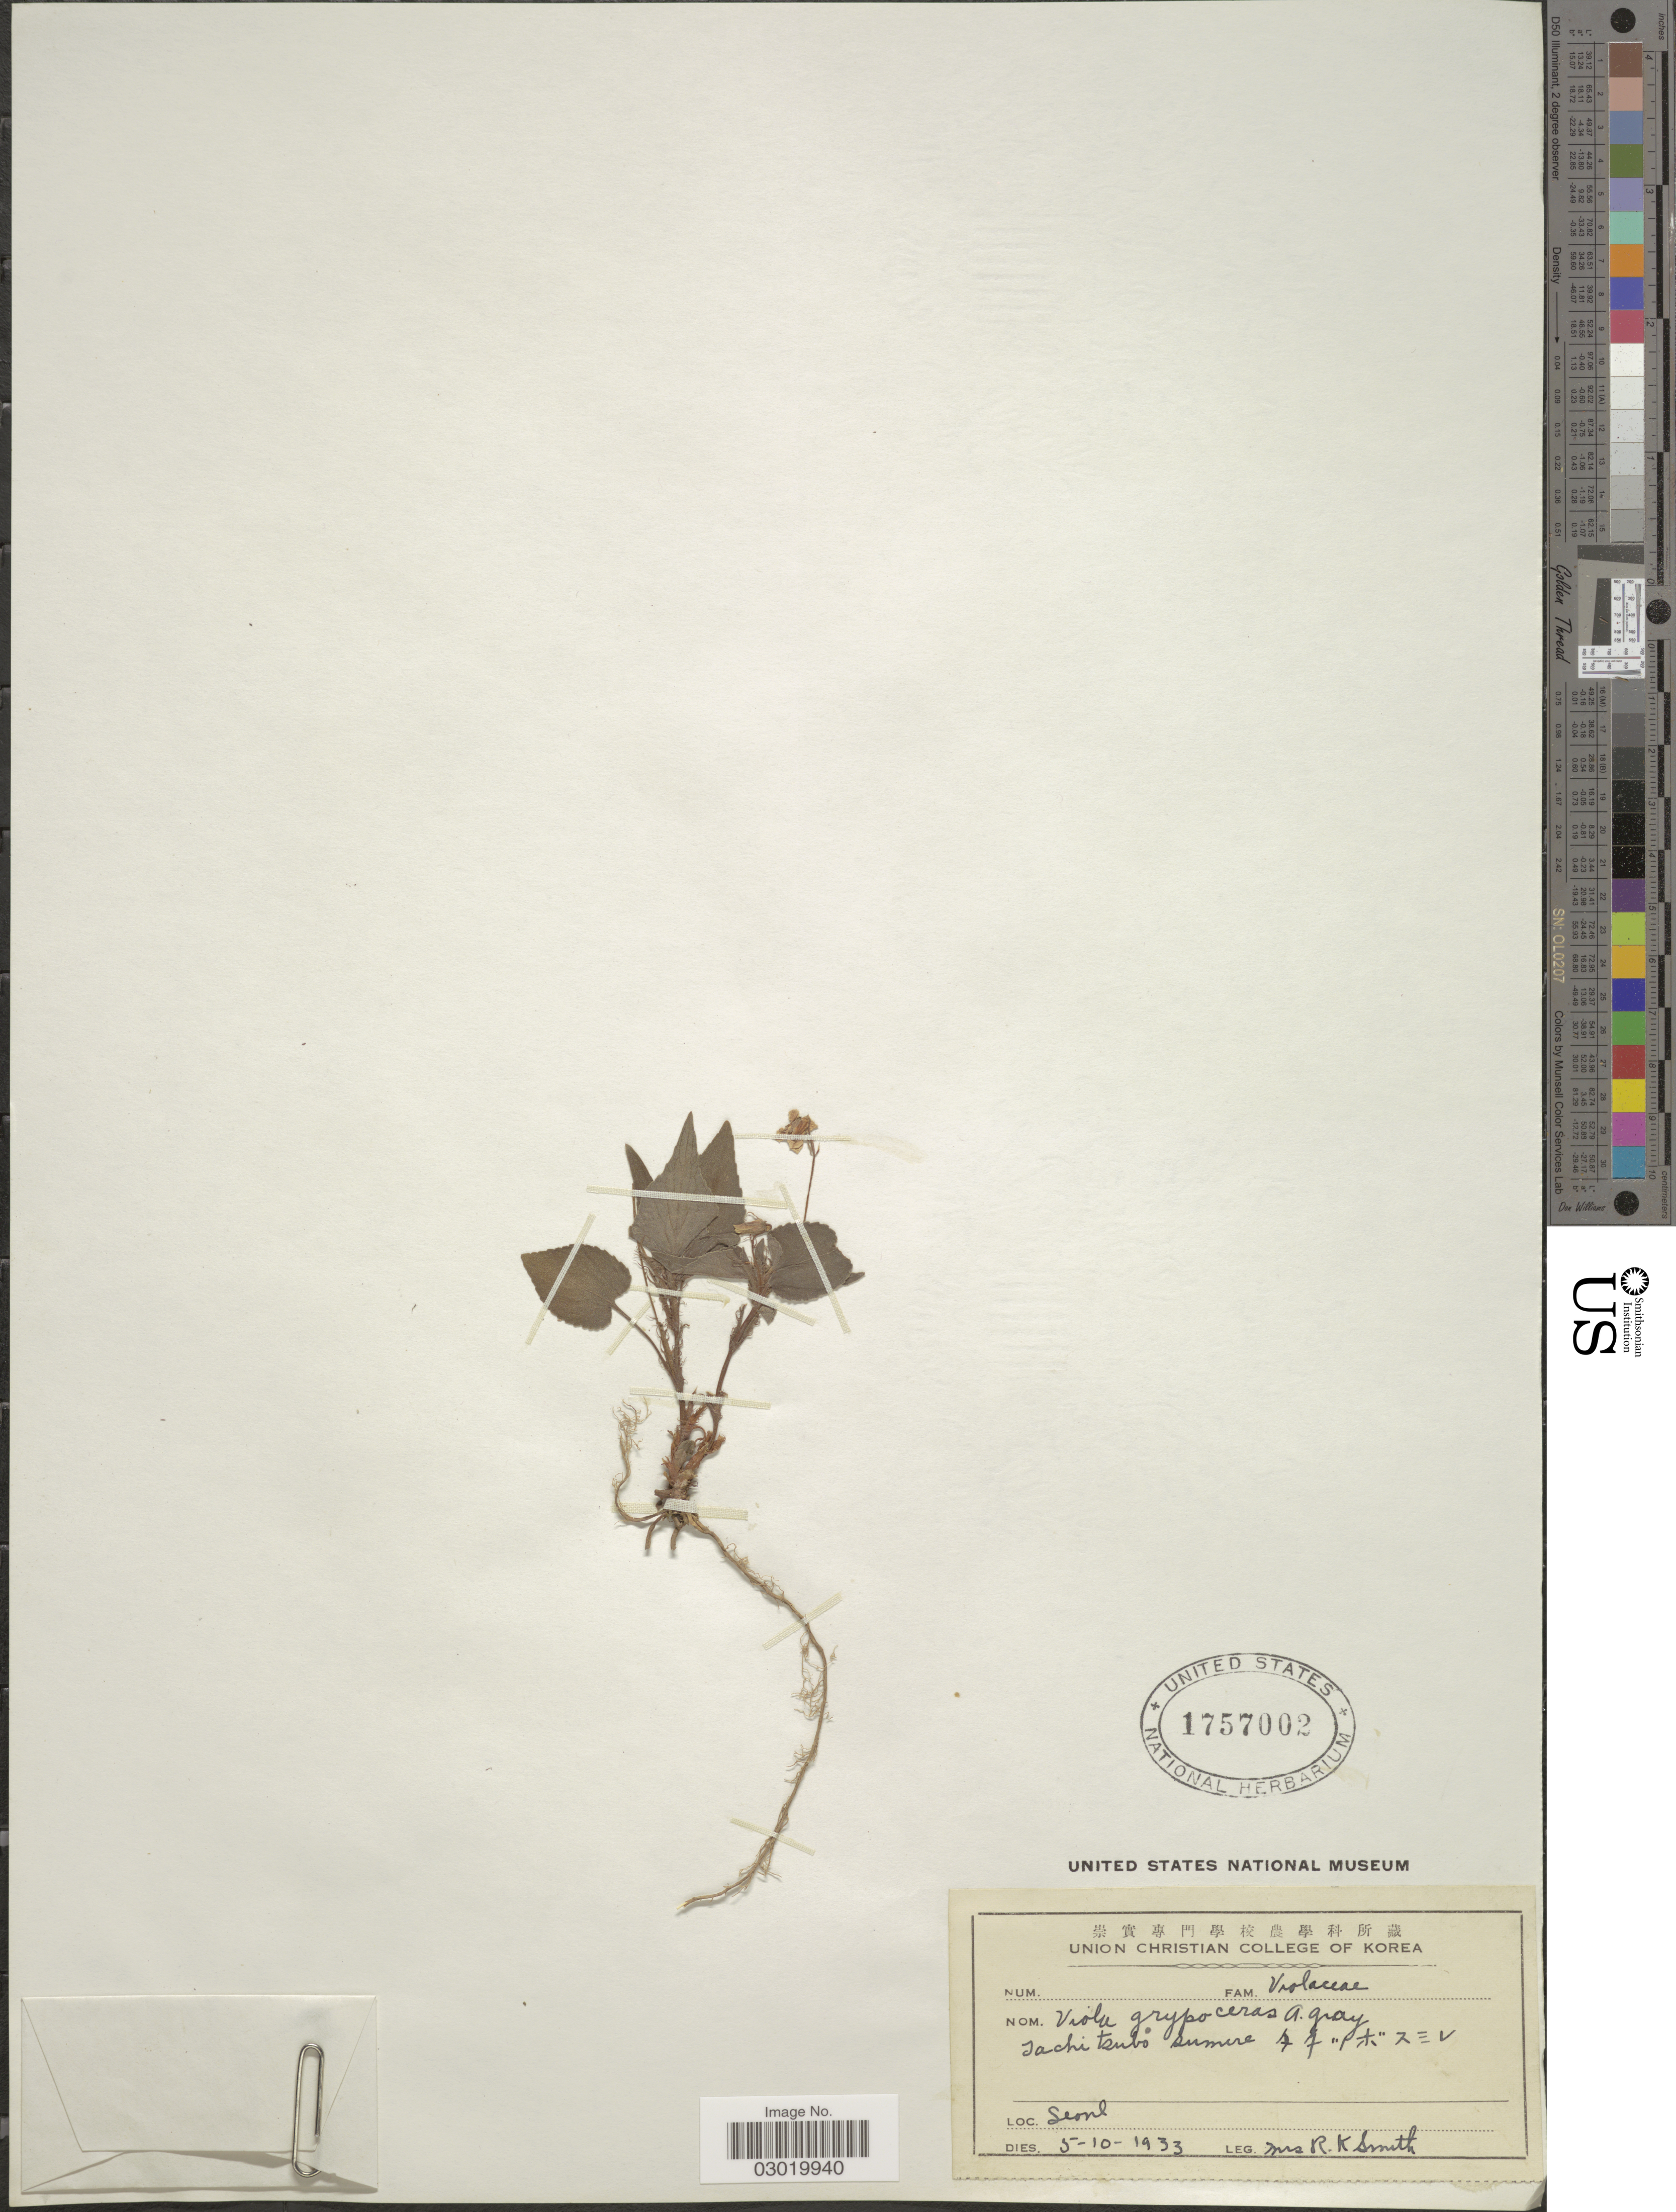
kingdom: Plantae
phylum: Tracheophyta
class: Magnoliopsida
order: Malpighiales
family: Violaceae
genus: Viola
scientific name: Viola grypoceras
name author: A. Gray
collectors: R. Smith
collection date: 1933-10-05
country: South Korea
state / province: Seoul Special City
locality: Seoul.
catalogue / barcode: US 1757002